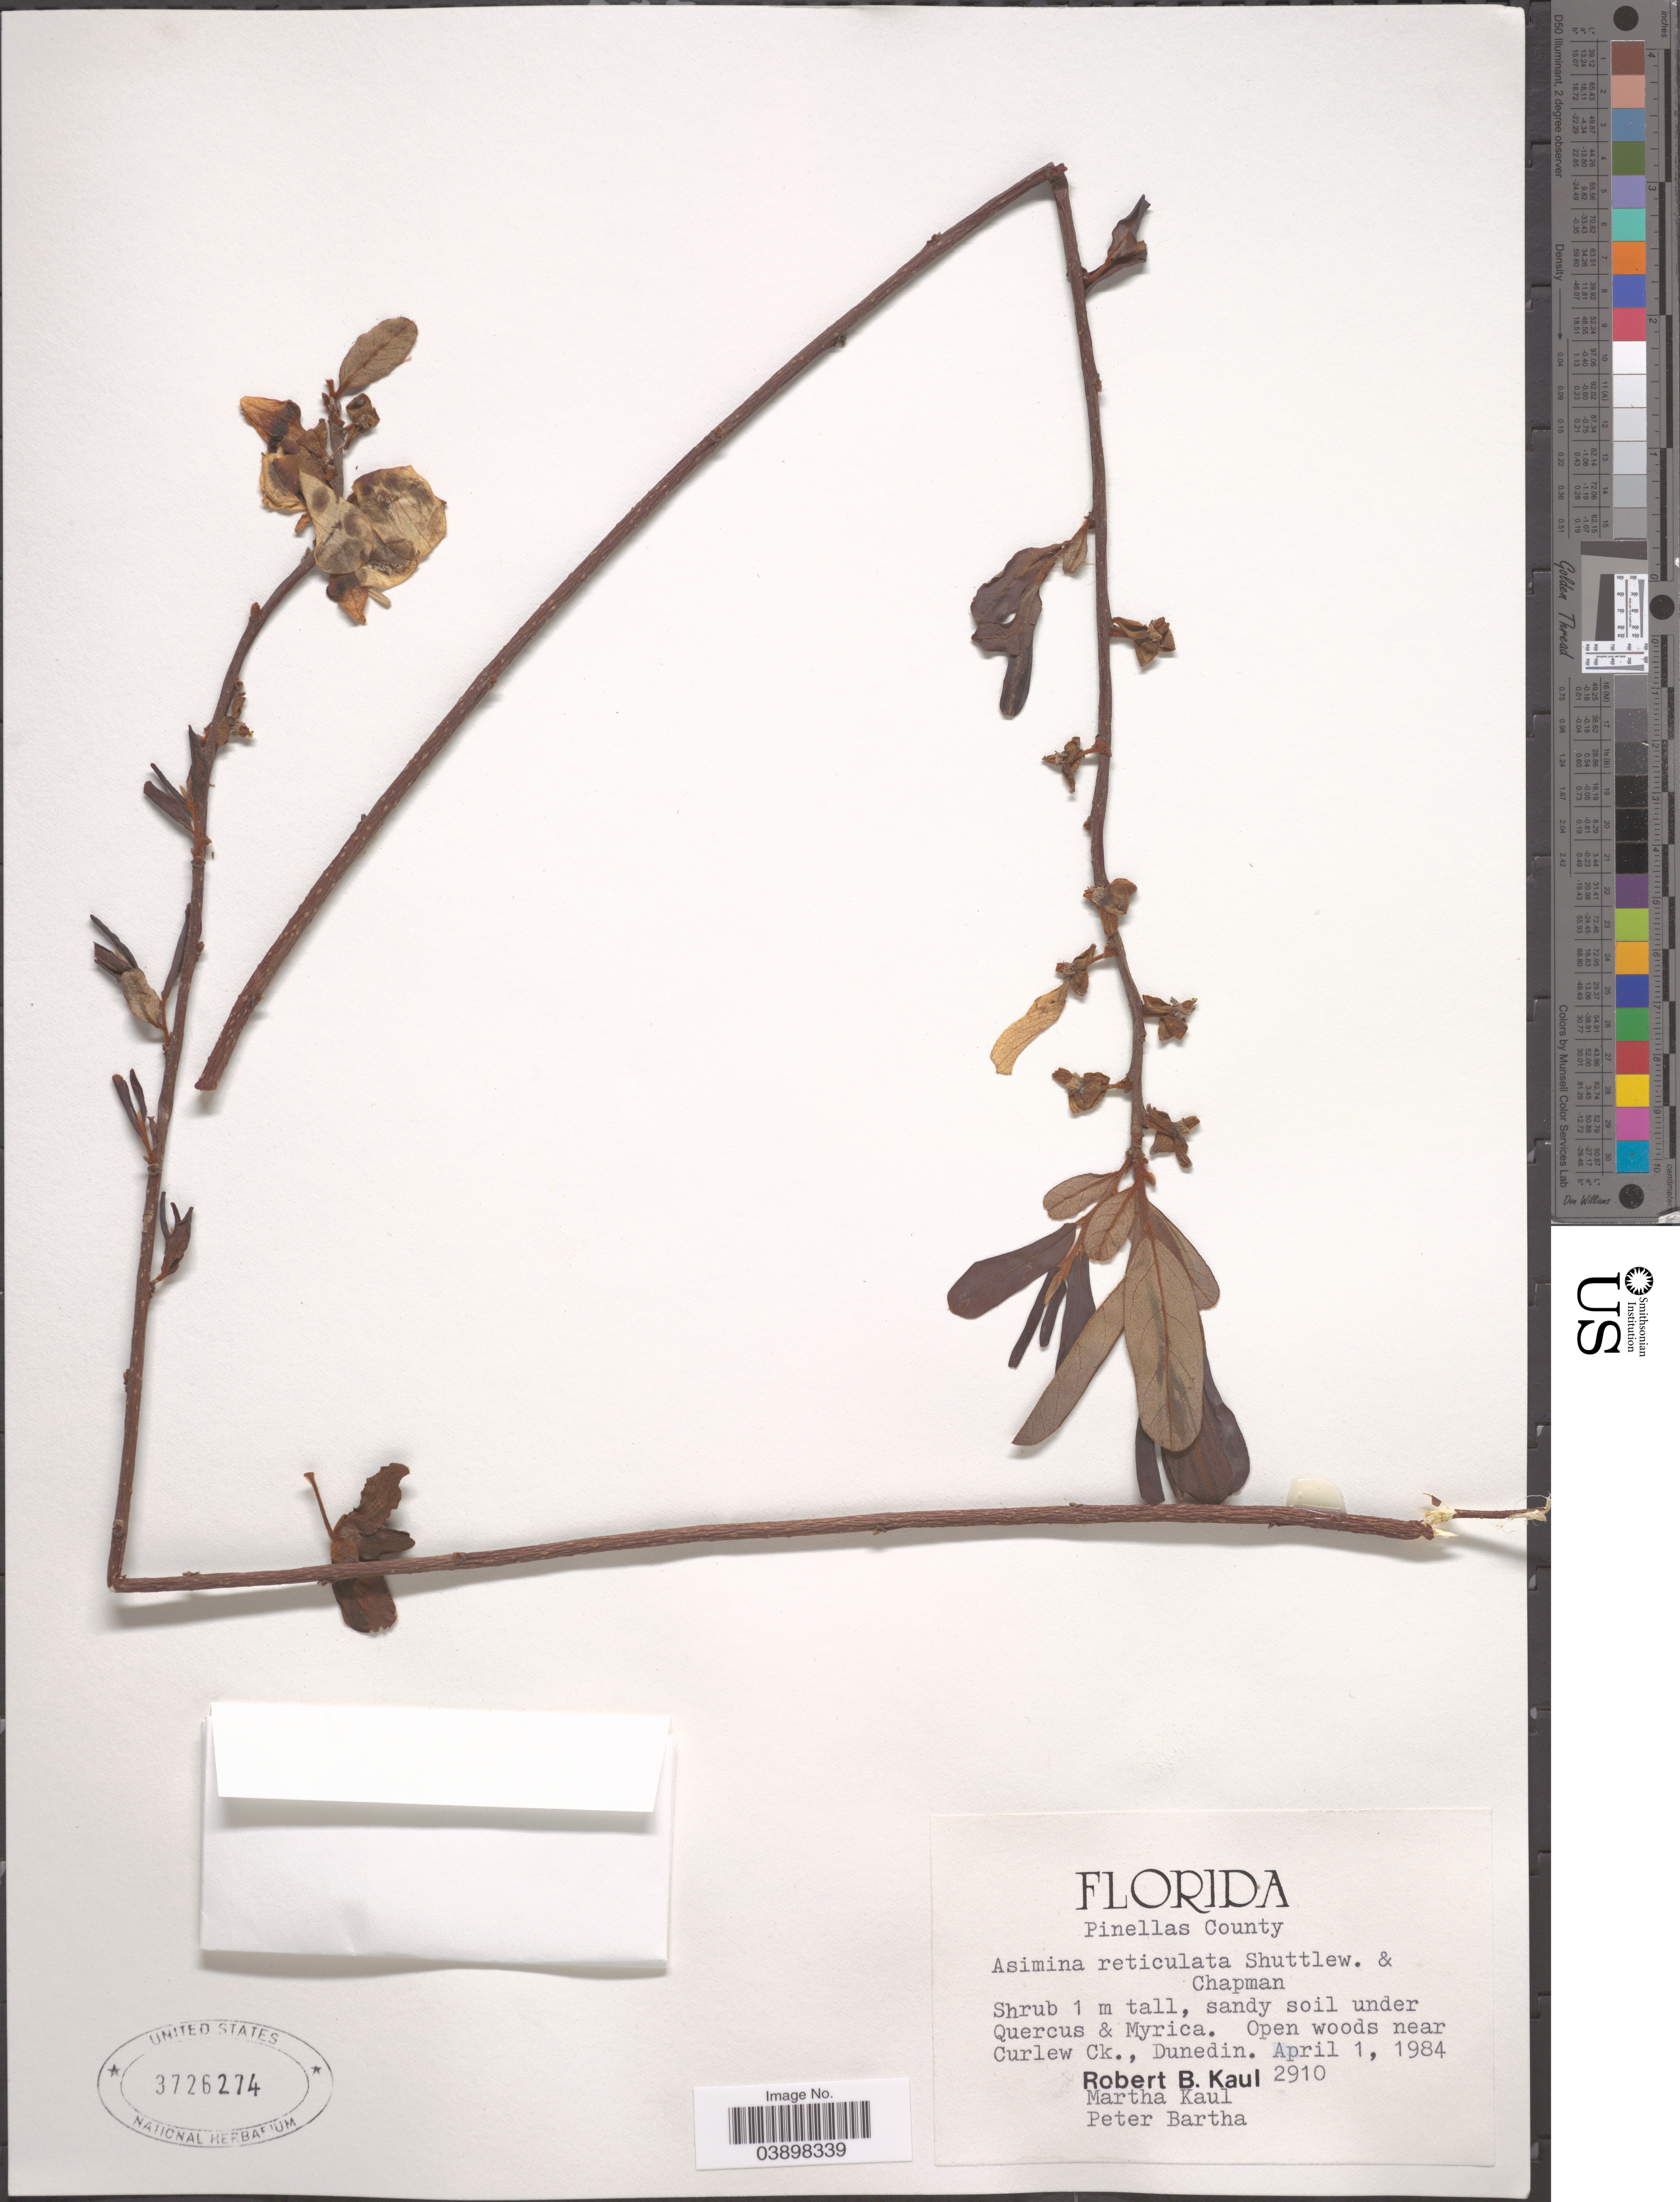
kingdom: Plantae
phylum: Tracheophyta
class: Magnoliopsida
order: Magnoliales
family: Annonaceae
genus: Asimina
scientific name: Asimina reticulata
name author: (Shuttlew.) Chapm.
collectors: R. Kaul, M. Kaul & P. Bartha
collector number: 2910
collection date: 1984-04-01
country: United States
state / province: Florida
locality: Pinellas County. Open woods near Curlew Ck., Dunedin.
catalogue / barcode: US 3726274